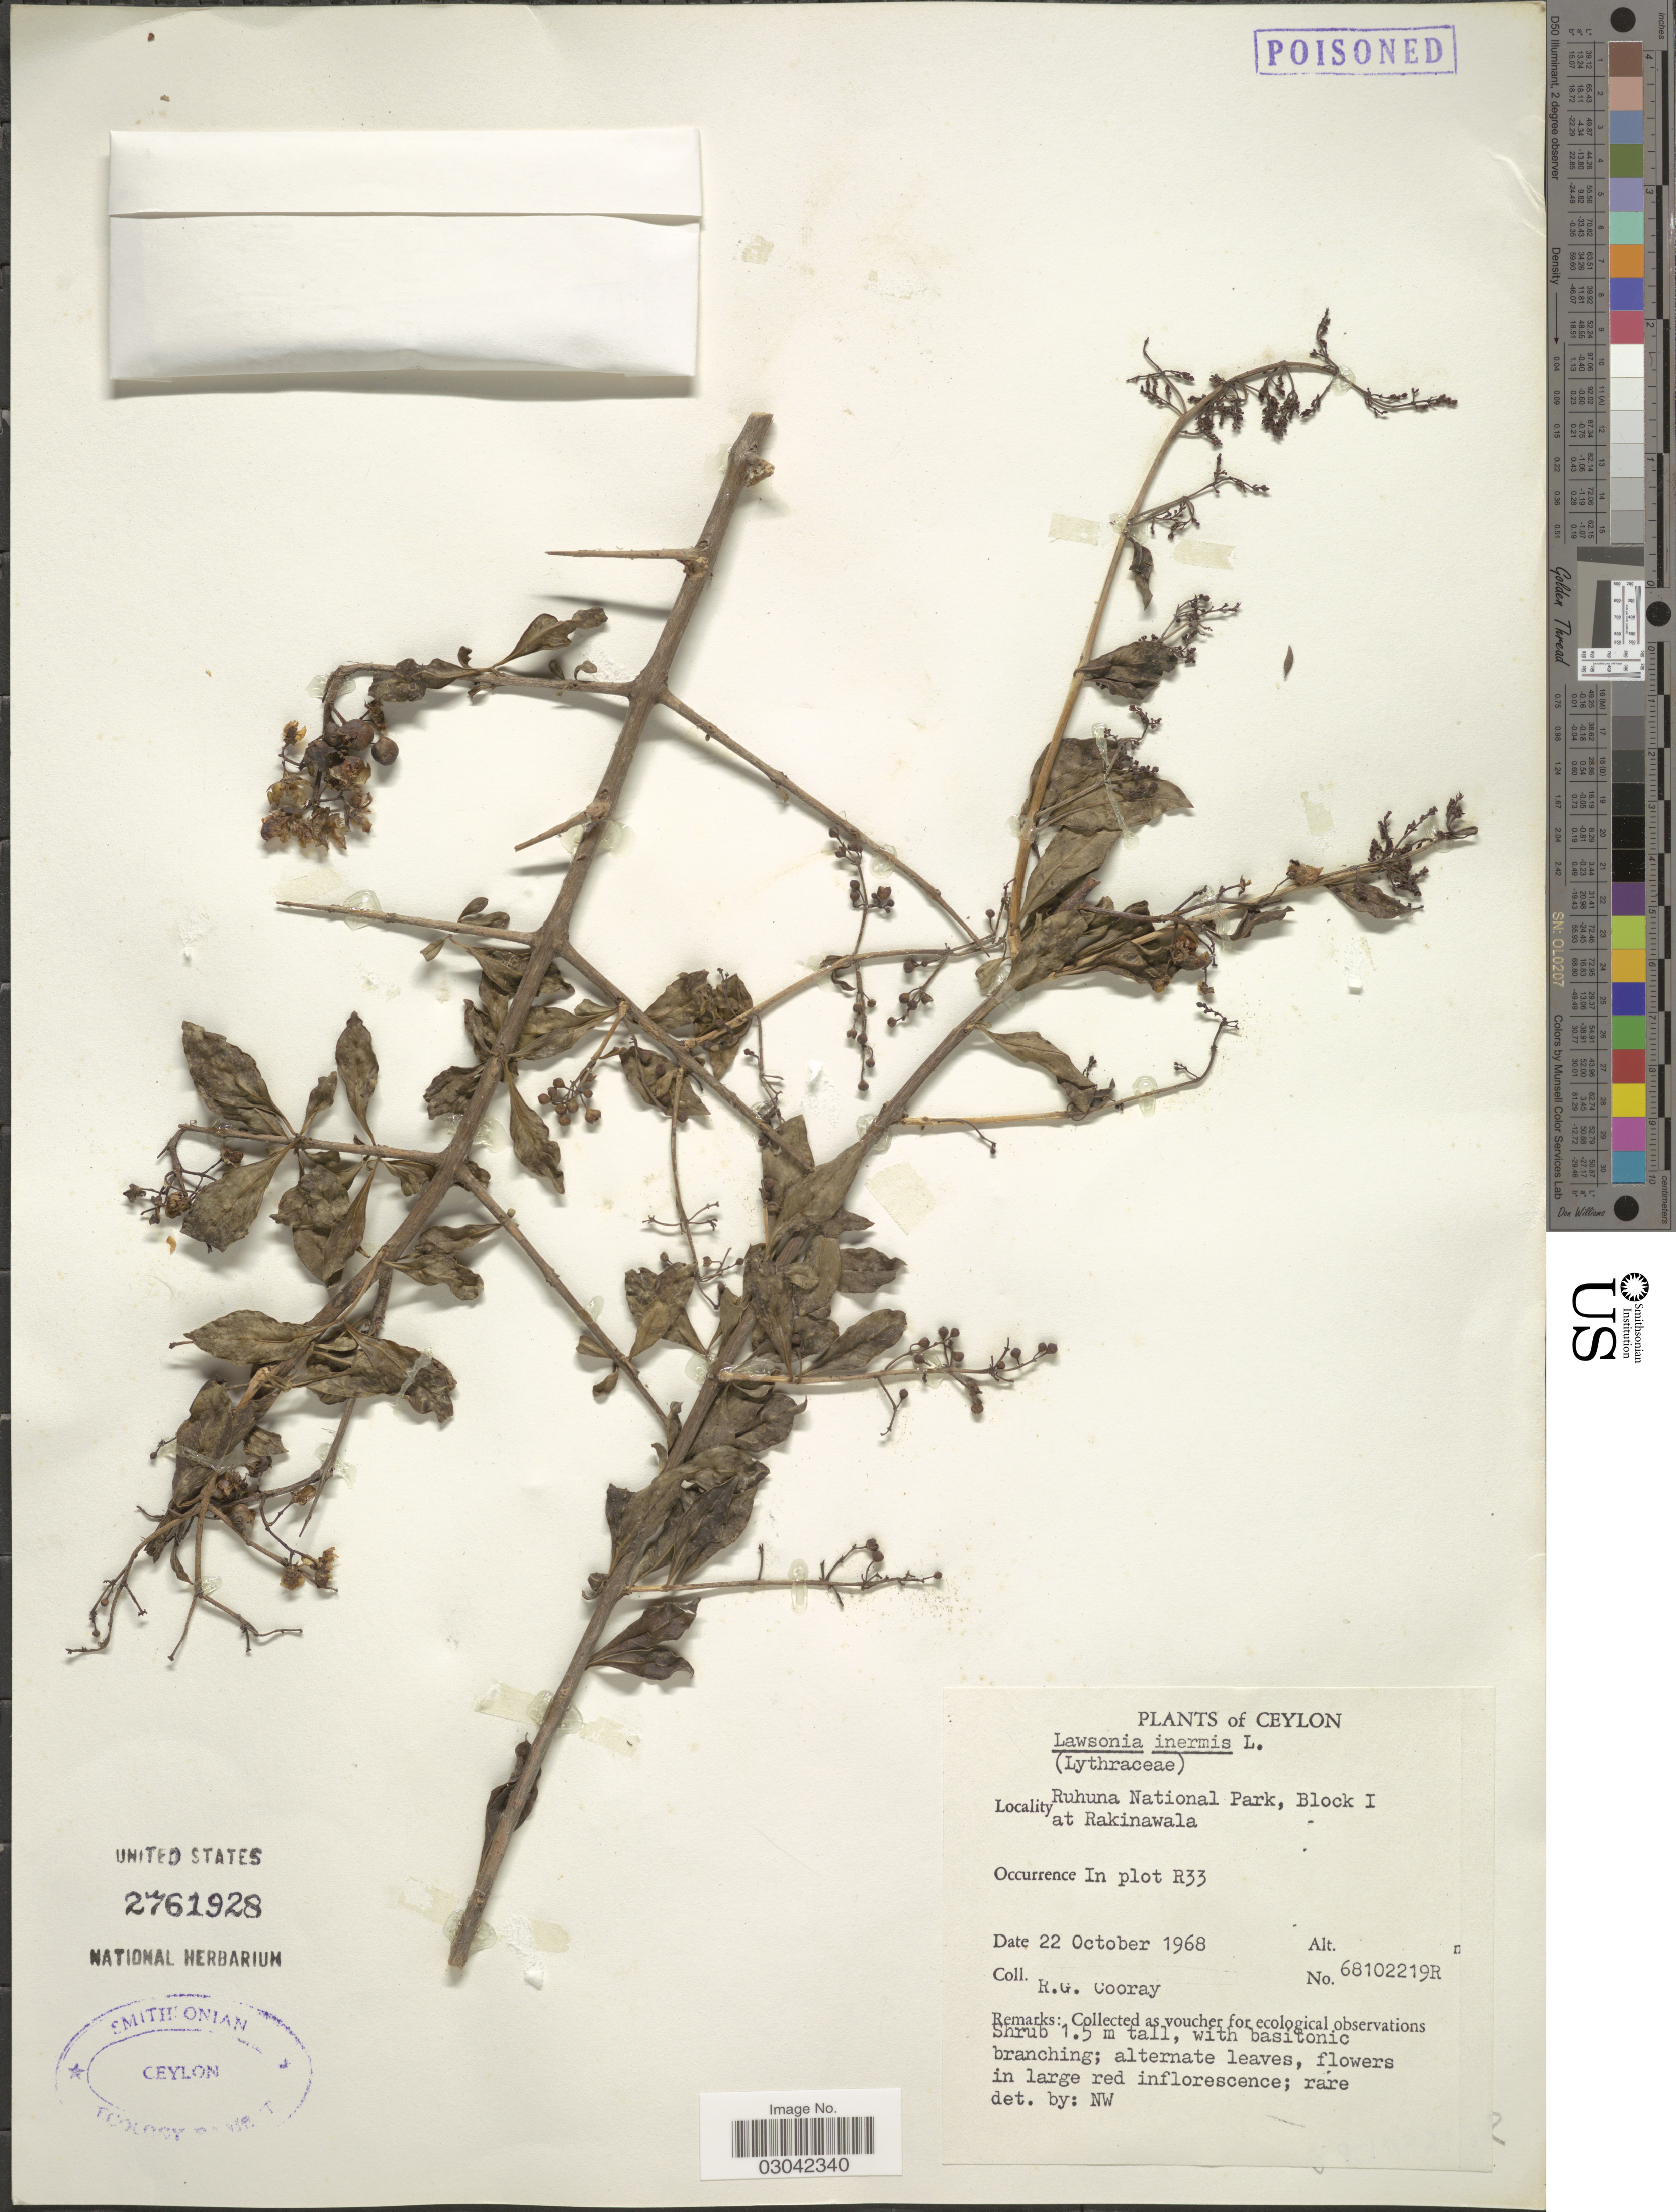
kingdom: Plantae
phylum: Tracheophyta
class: Magnoliopsida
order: Myrtales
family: Lythraceae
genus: Lawsonia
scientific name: Lawsonia inermis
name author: L.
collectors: R. Cooray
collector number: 68102219R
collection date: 1968-10-22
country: Sri Lanka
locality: Ceylon. Ruhuna National Park, Block I at Rakinawala. In plot R33.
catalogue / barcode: US 2761928